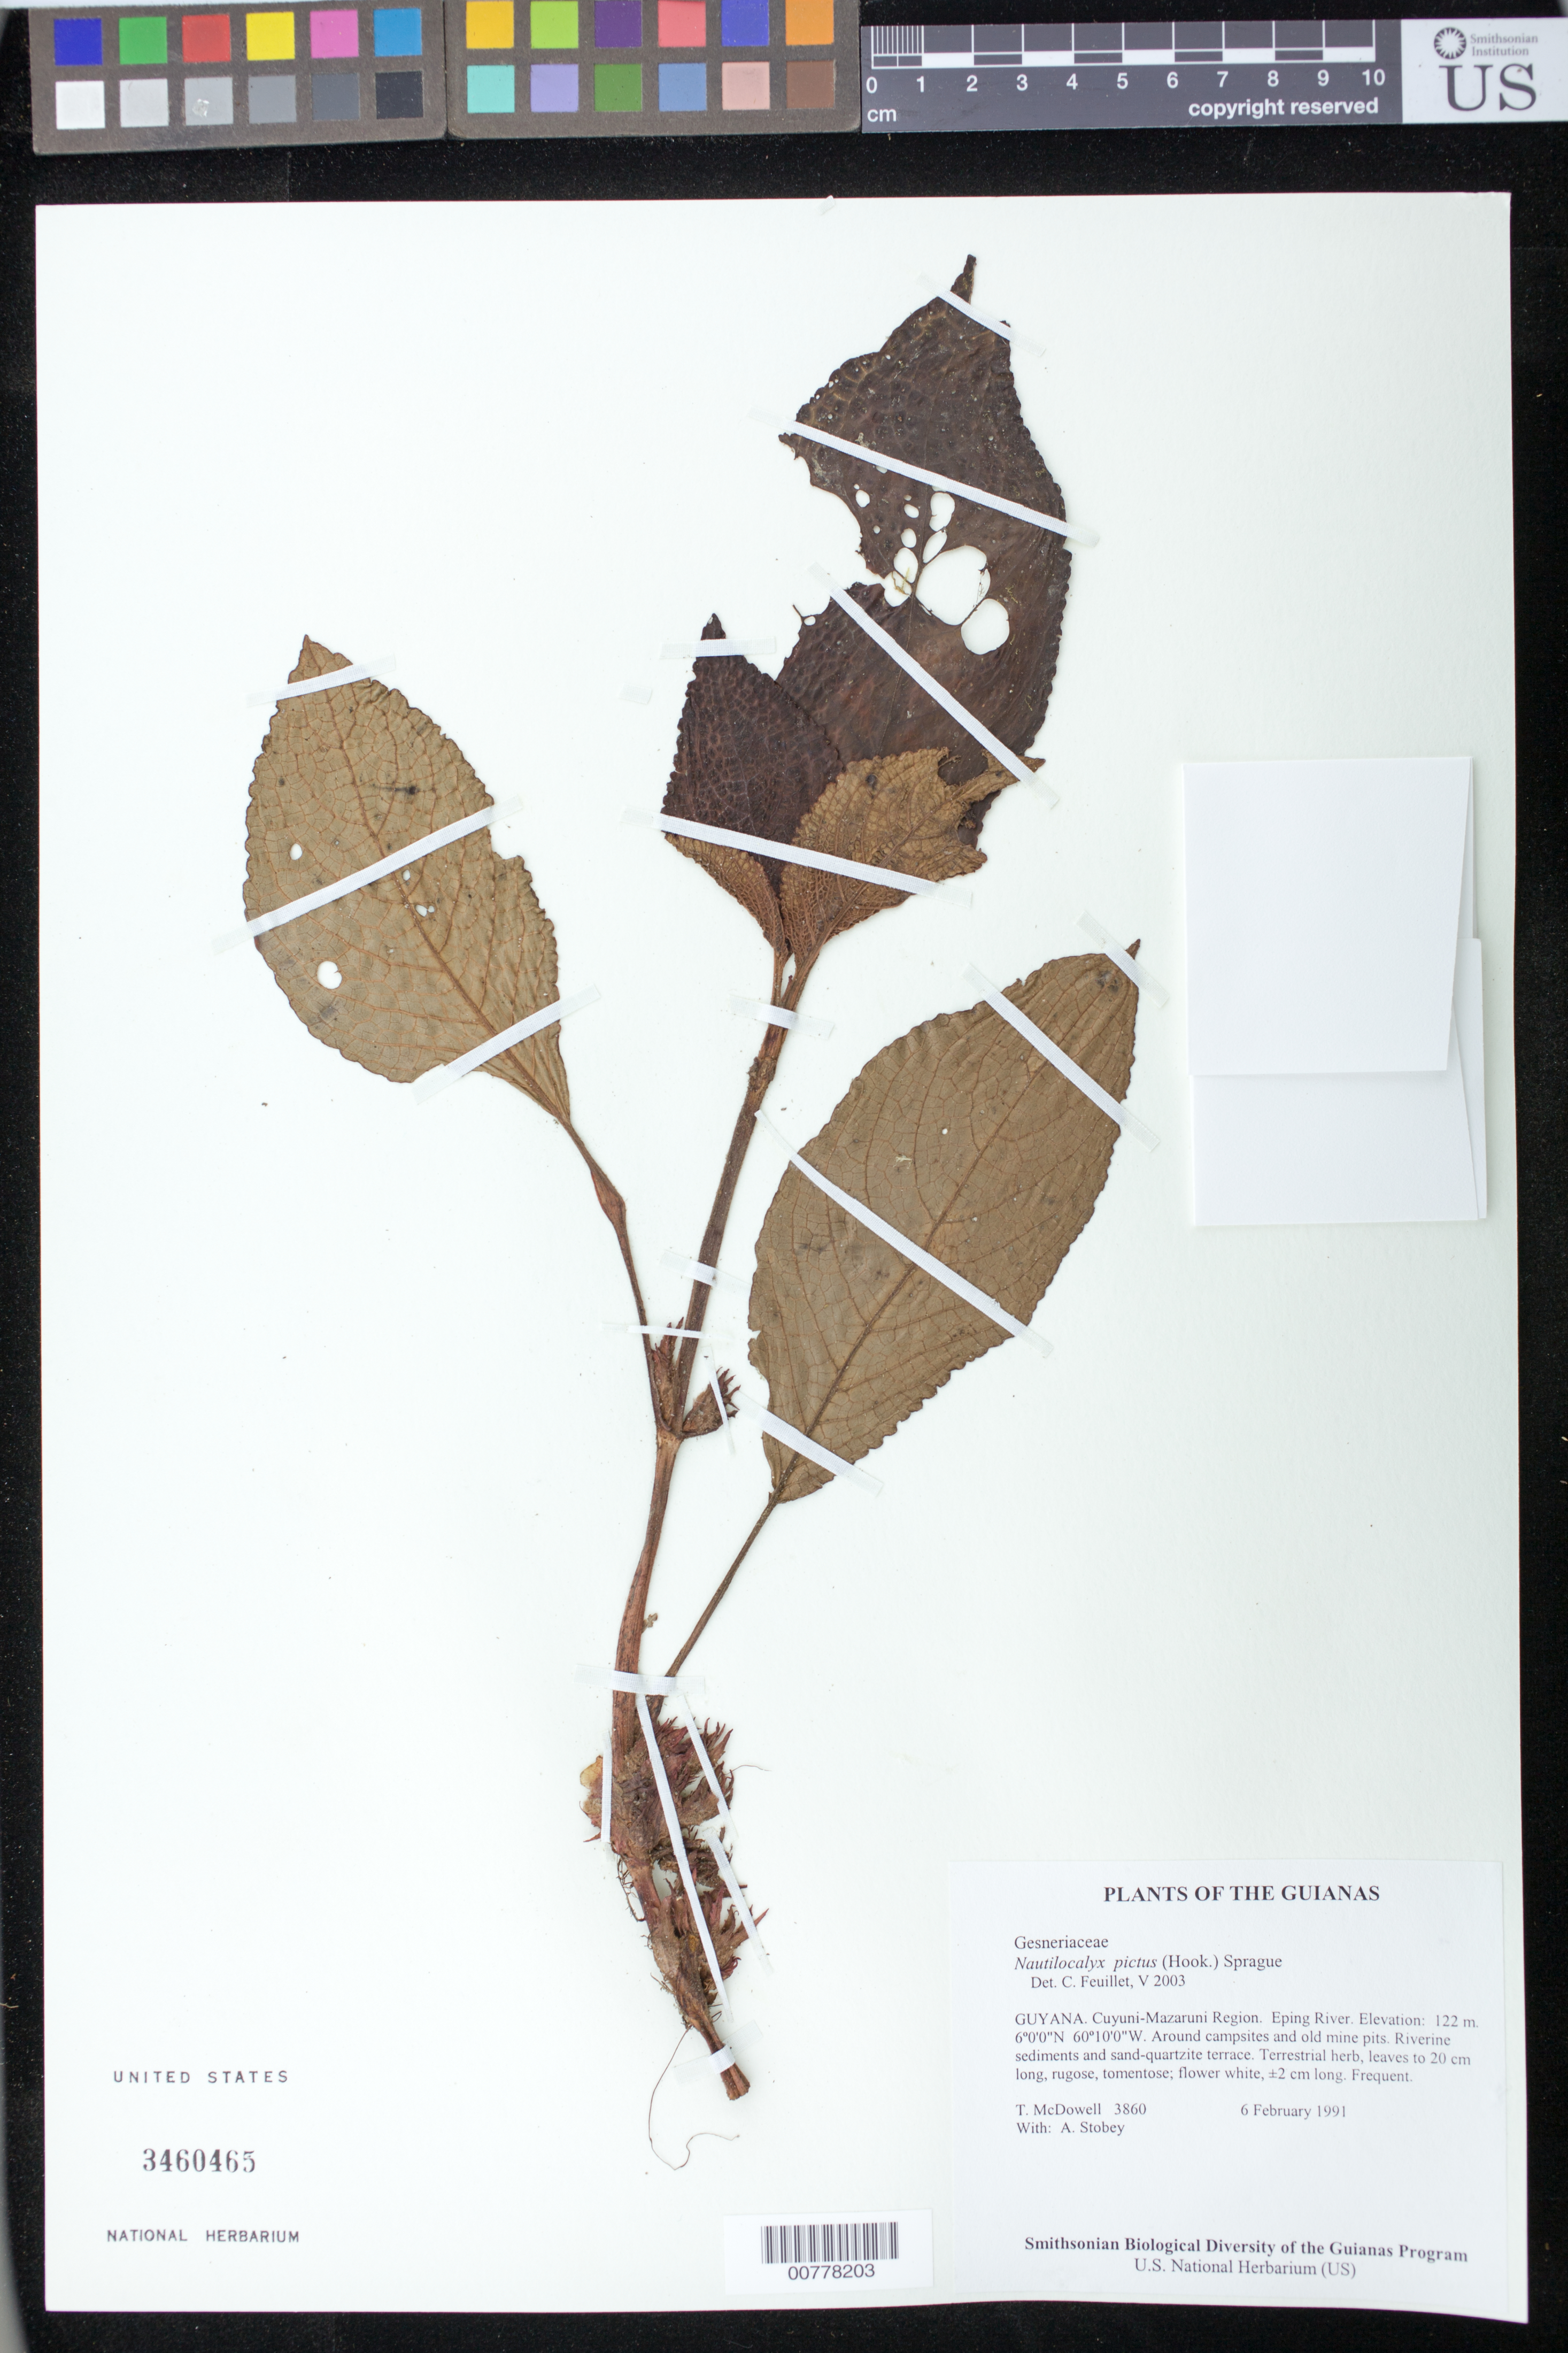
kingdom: Plantae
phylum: Tracheophyta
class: Magnoliopsida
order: Lamiales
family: Gesneriaceae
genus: Nautilocalyx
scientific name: Nautilocalyx pictus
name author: (Hook.) Sprague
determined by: Feuillet, C.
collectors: T. McDowell & A. Stobey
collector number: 3860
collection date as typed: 6 February 1991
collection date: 1991-02-06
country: Guyana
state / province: Cuyuni-Mazaruni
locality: Eping River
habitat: Around campsites and old mine pits. Riverine sediments and sand-quartzite terrace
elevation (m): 122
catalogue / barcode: US 3460465